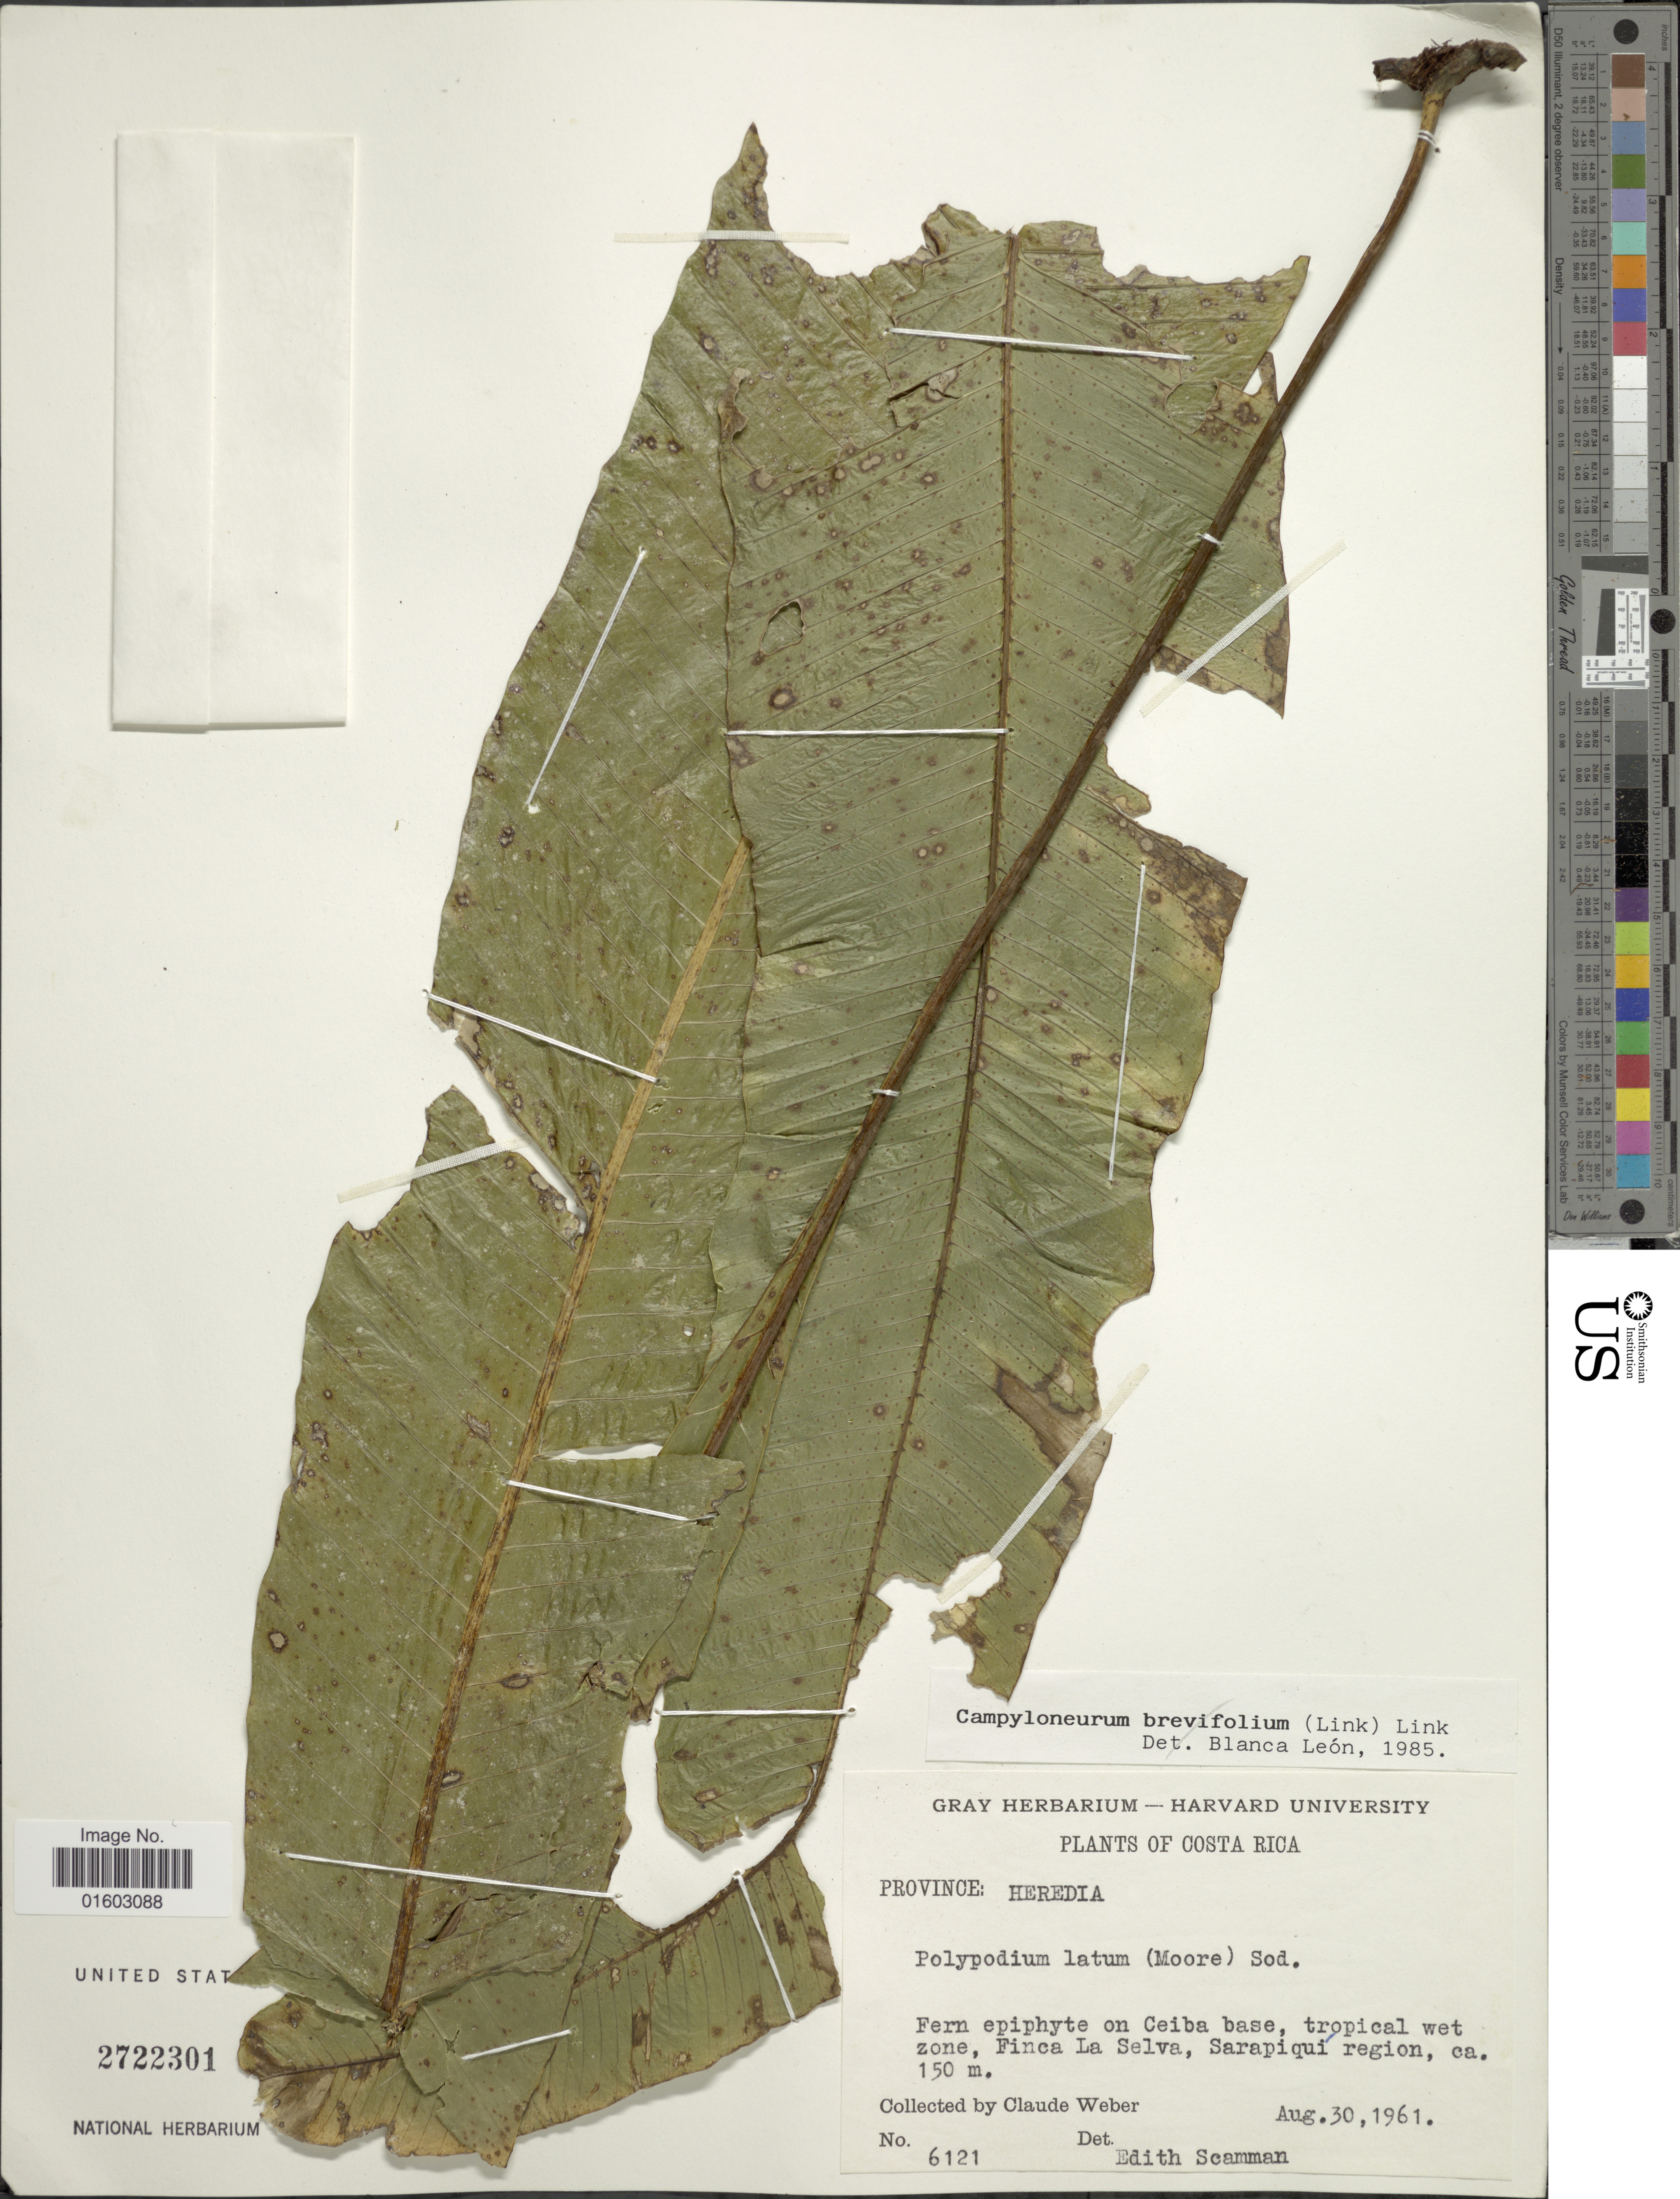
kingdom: Plantae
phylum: Tracheophyta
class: Polypodiopsida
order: Polypodiales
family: Polypodiaceae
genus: Campyloneurum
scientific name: Campyloneurum latum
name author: T. Moore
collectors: C. Weber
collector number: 6121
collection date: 1961-08-30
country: Costa Rica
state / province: Heredia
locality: Province: Heredia. On Ceiba base, tropical wet zone, Finca La Selva, Sarapiqui region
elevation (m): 150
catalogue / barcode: US 2722301